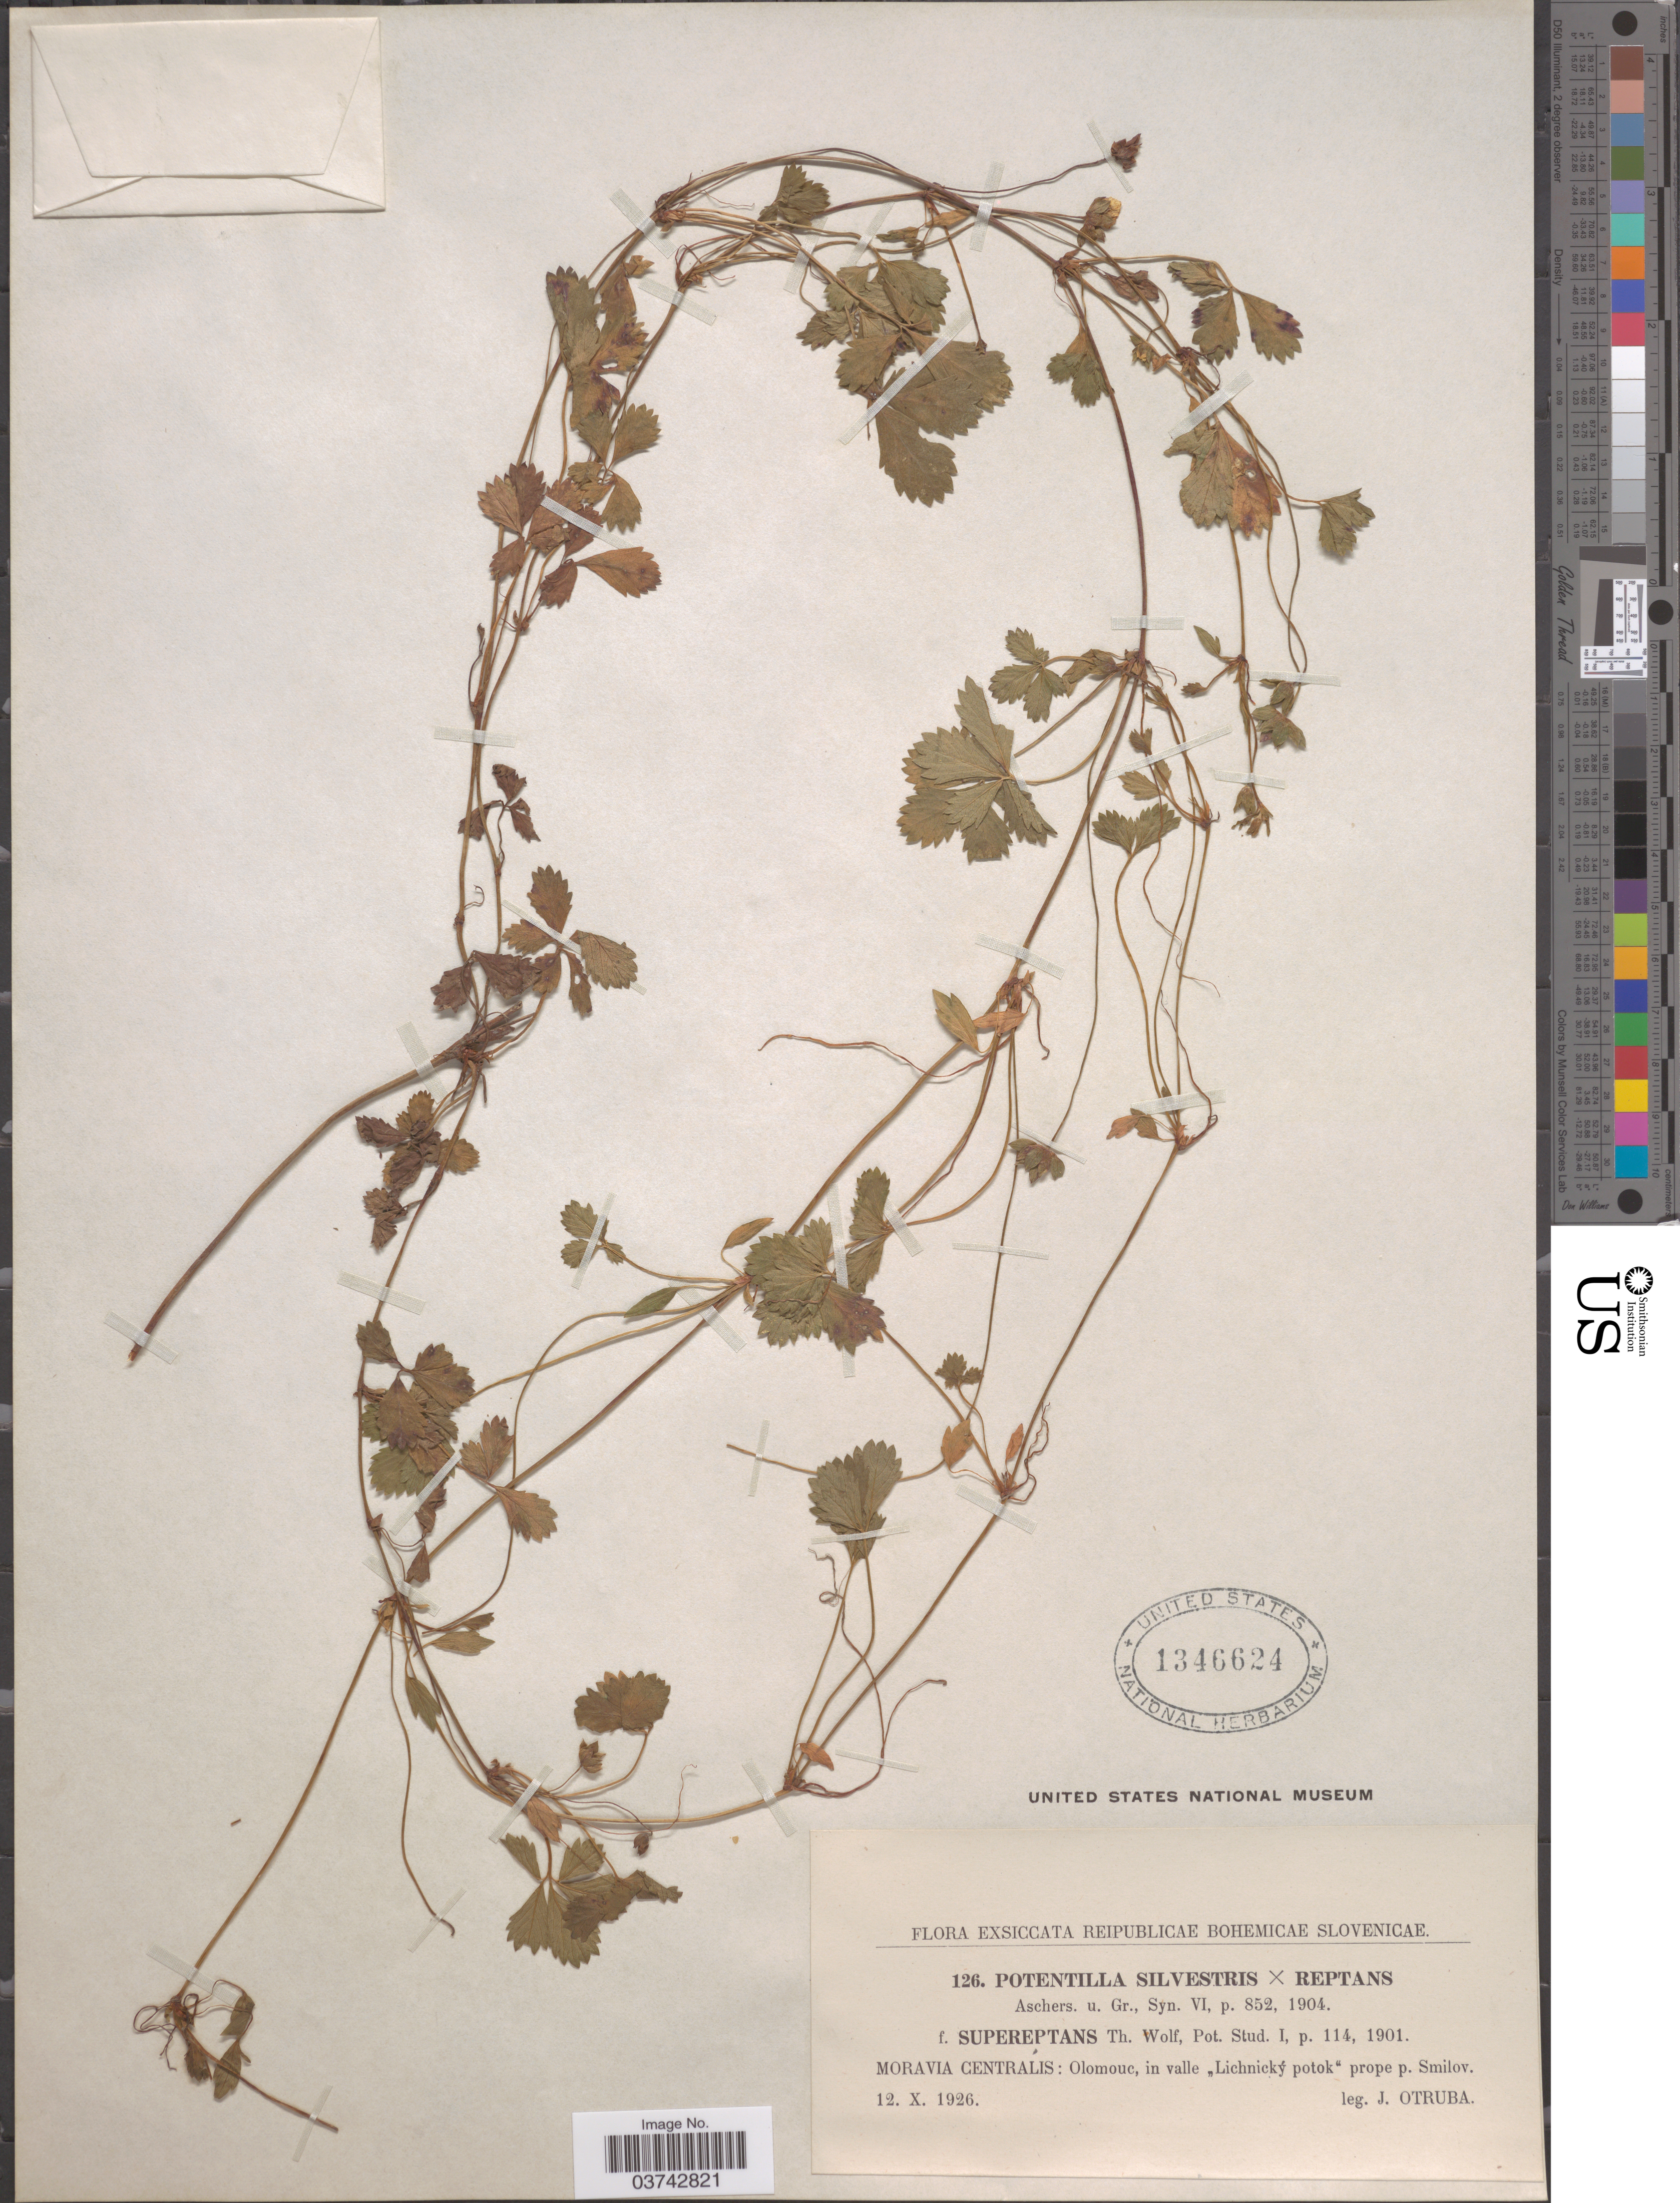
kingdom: Plantae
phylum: Tracheophyta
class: Magnoliopsida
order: Rosales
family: Rosaceae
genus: Potentilla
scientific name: Potentilla silvestris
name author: Neck.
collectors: J. Otruba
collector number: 126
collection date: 1926-10-12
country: Slovenia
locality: Reipublicæ Bohemicæ Slovenicæ. Moravia Centralis: Olomouc, in valle "Lichnický potok" prope p. Smilov.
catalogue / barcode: US 1346624